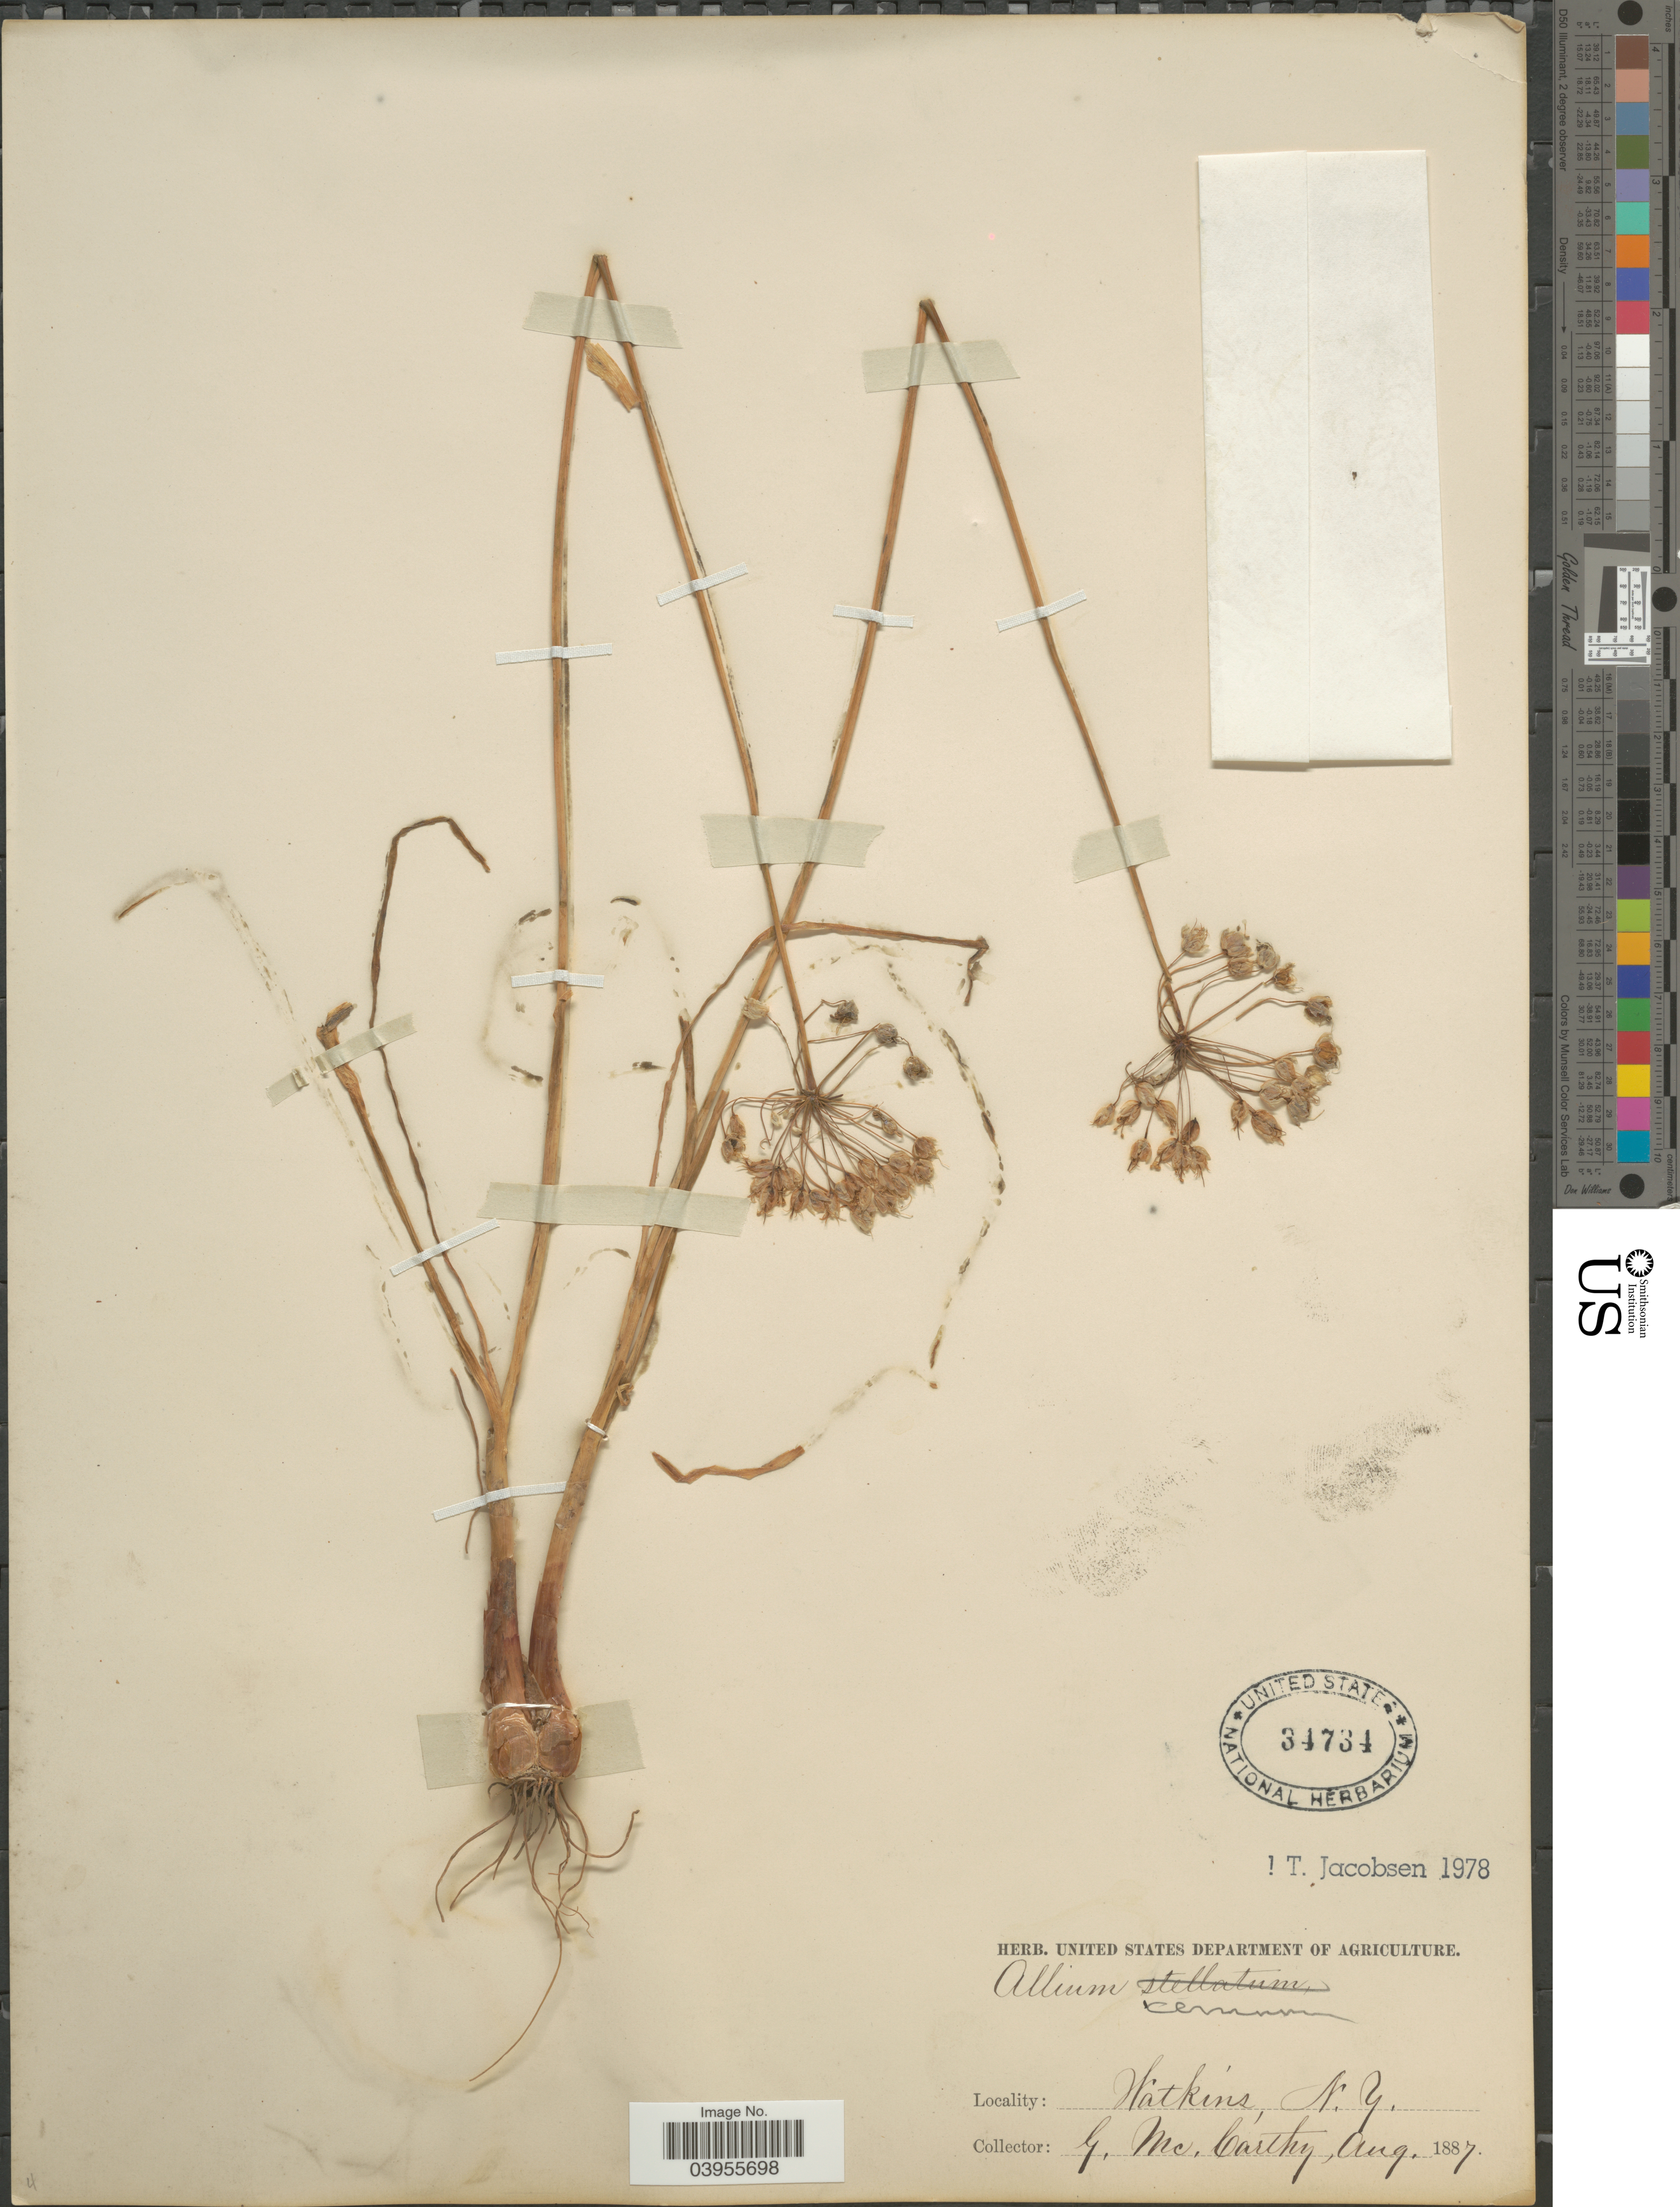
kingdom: Plantae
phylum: Tracheophyta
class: Liliopsida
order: Asparagales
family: Amaryllidaceae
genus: Allium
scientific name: Allium cernuum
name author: Roth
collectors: G. McCarthy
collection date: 1887-08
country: United States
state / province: New York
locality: Watkins.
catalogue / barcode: US 34734